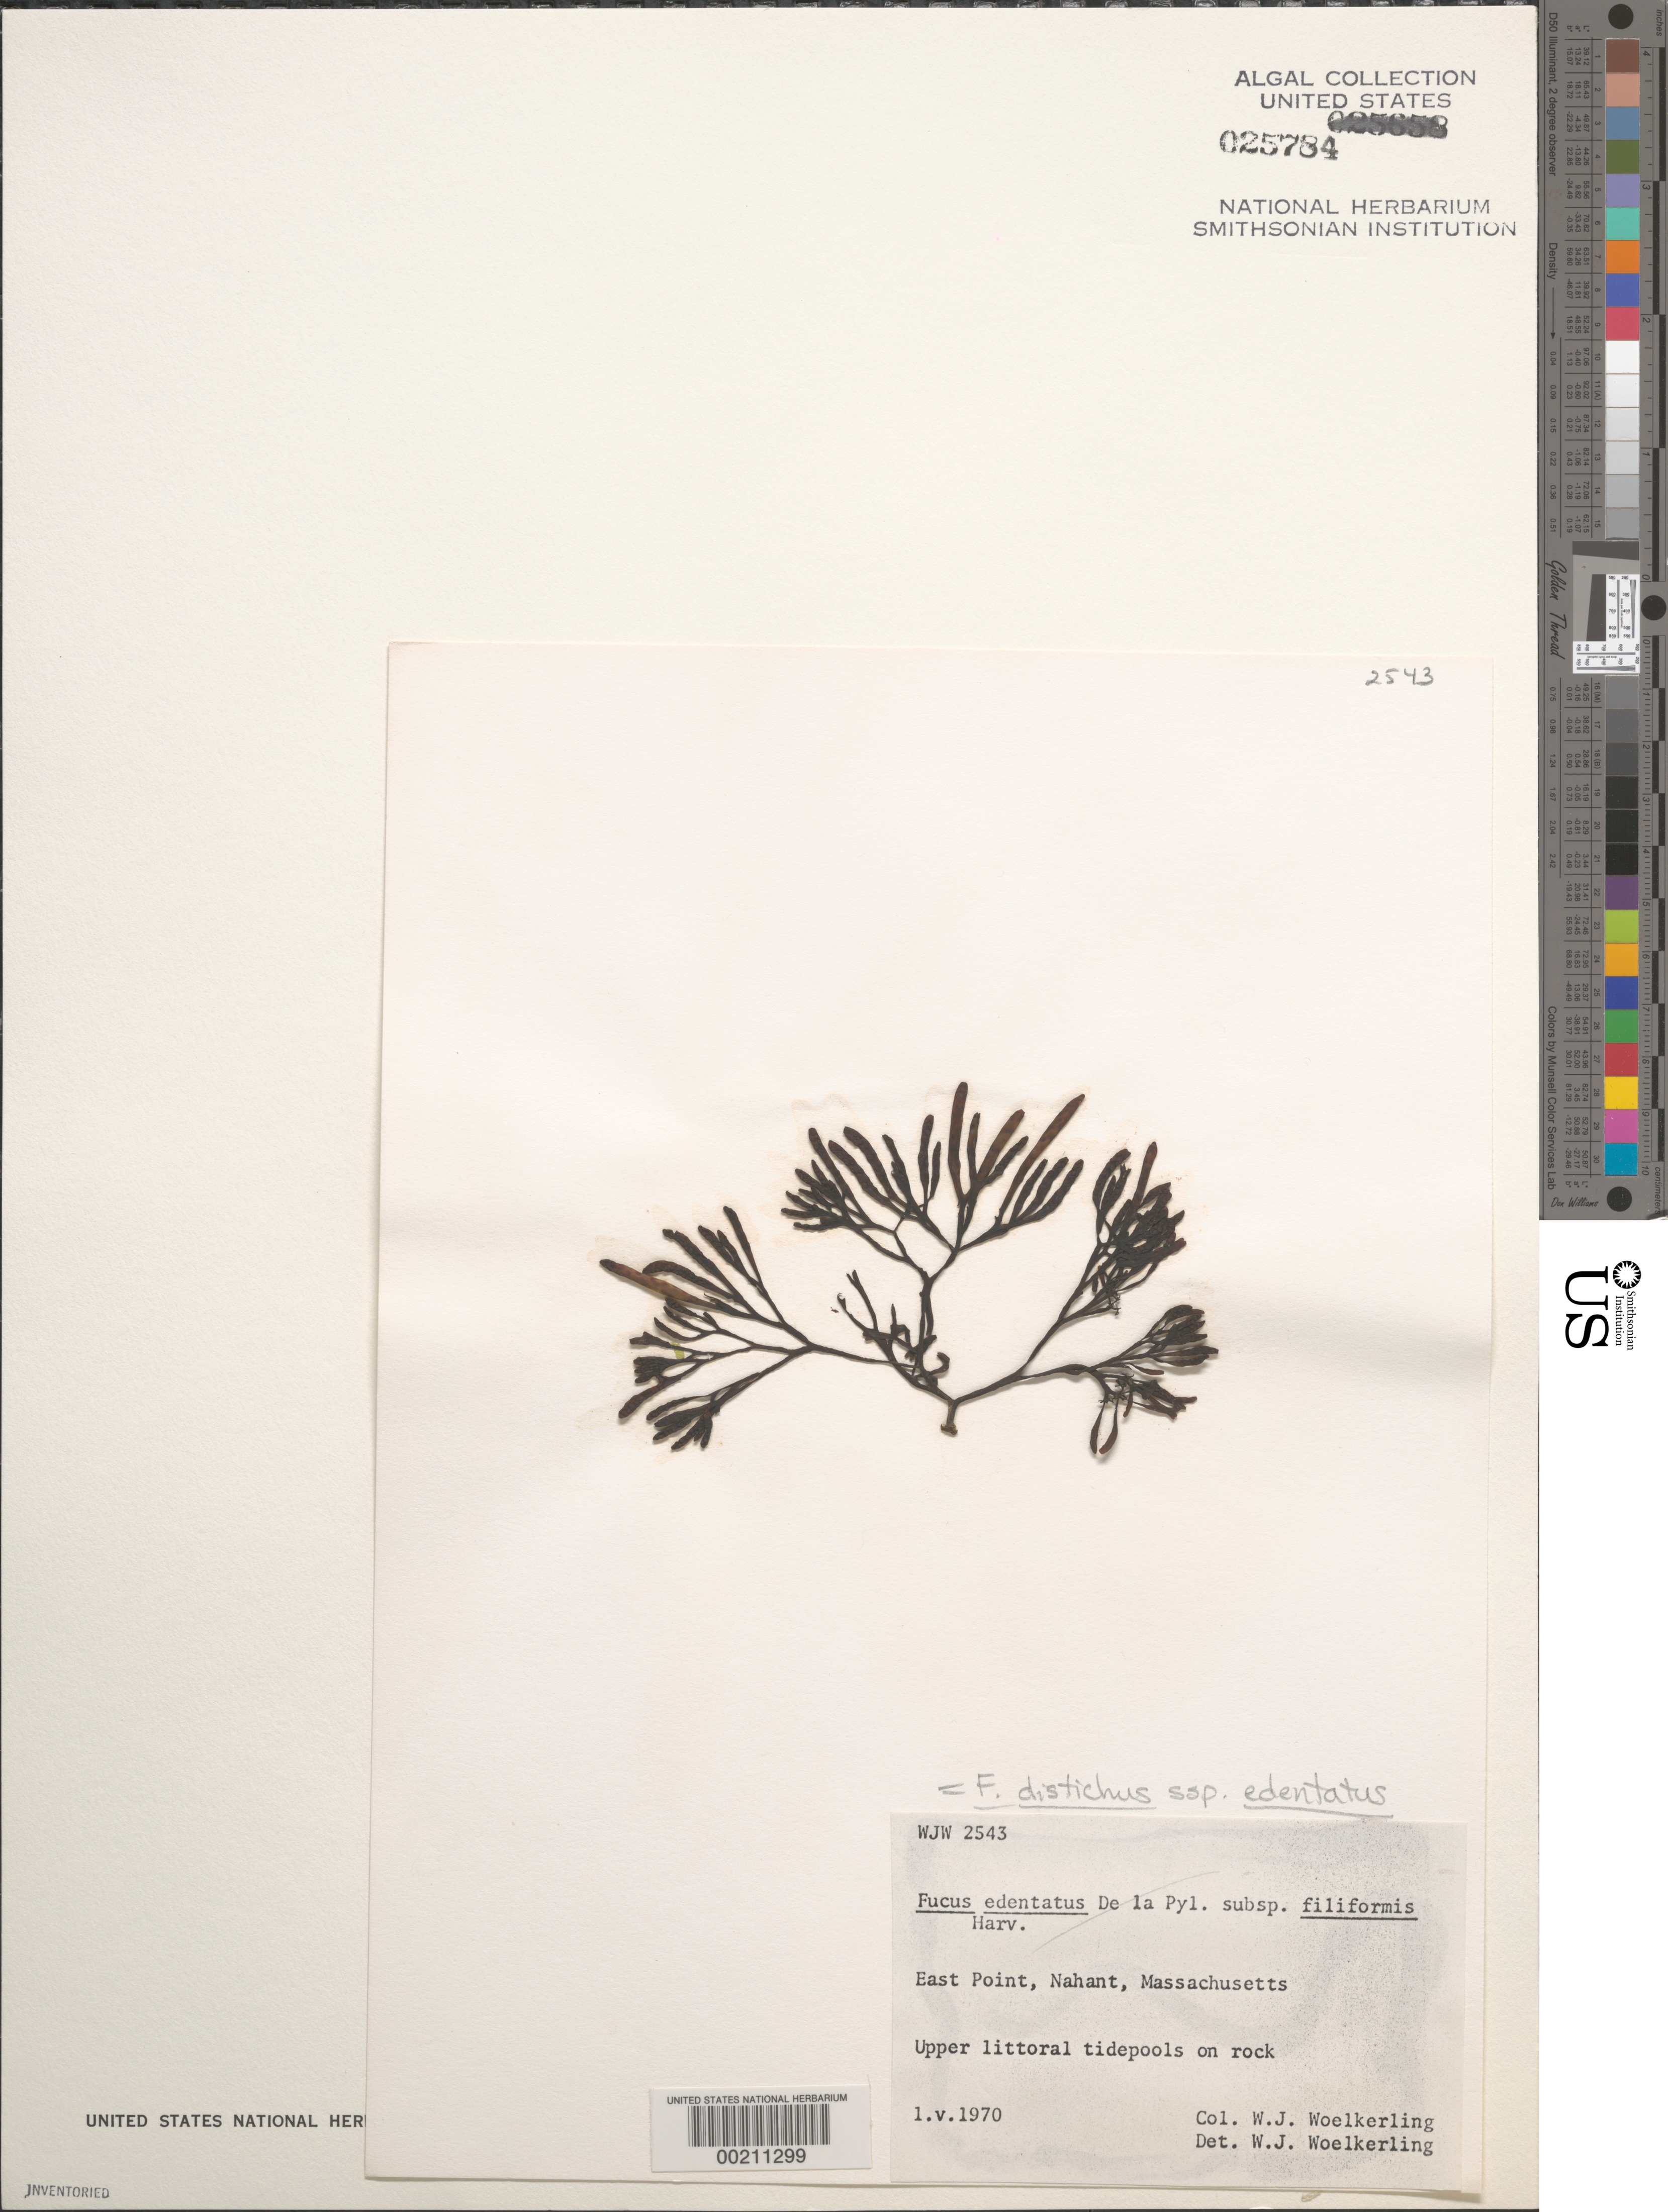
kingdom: Chromista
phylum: Ochrophyta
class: Phaeophyceae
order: Fucales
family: Fucaceae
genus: Fucus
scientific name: Fucus distichus subsp. edentatus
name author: (Bach. Pyl.) H.T. Powell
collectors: W. Woelkerling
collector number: WJW 2543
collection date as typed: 01 May 1970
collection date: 1970-05-01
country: United States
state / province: Massachusetts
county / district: Essex County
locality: East Point, Nahant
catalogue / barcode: US 25784